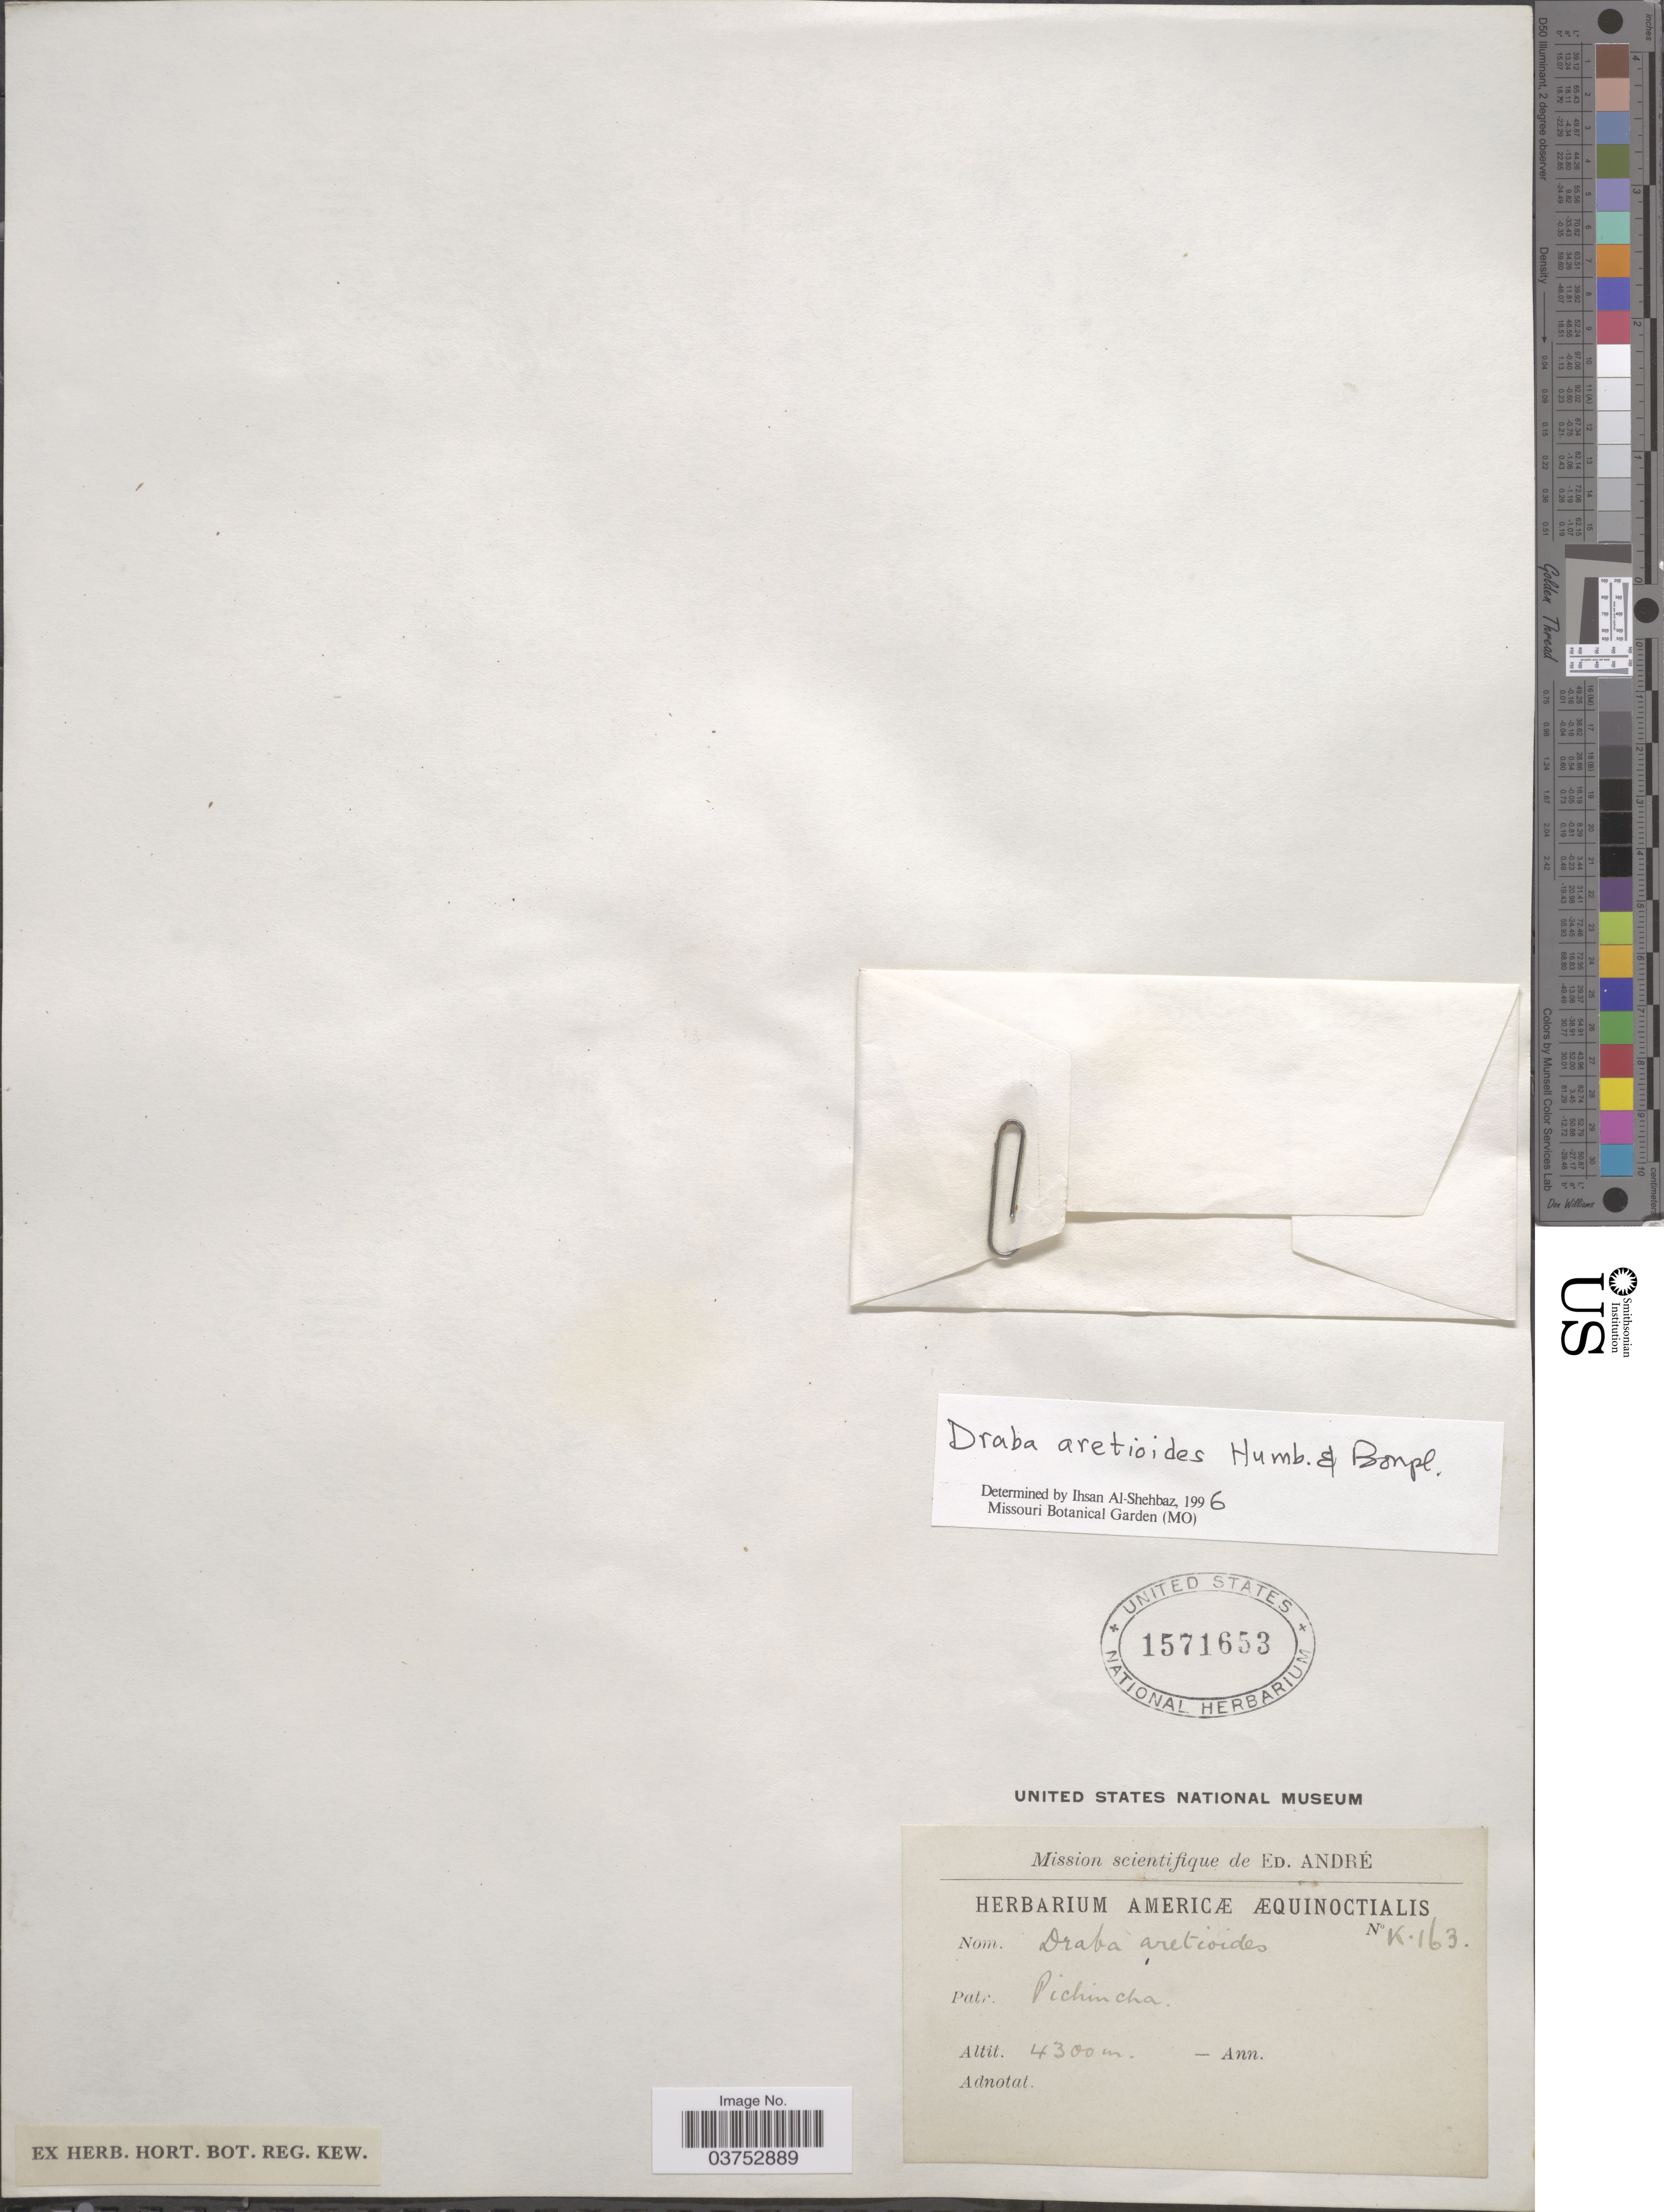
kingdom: Plantae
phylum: Tracheophyta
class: Magnoliopsida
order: Brassicales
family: Brassicaceae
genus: Draba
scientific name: Draba aretioides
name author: (A. Gray) Humb. & Bonpl.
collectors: E. Andre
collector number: K163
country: Ecuador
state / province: Pichincha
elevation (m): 4300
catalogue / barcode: US 1571653